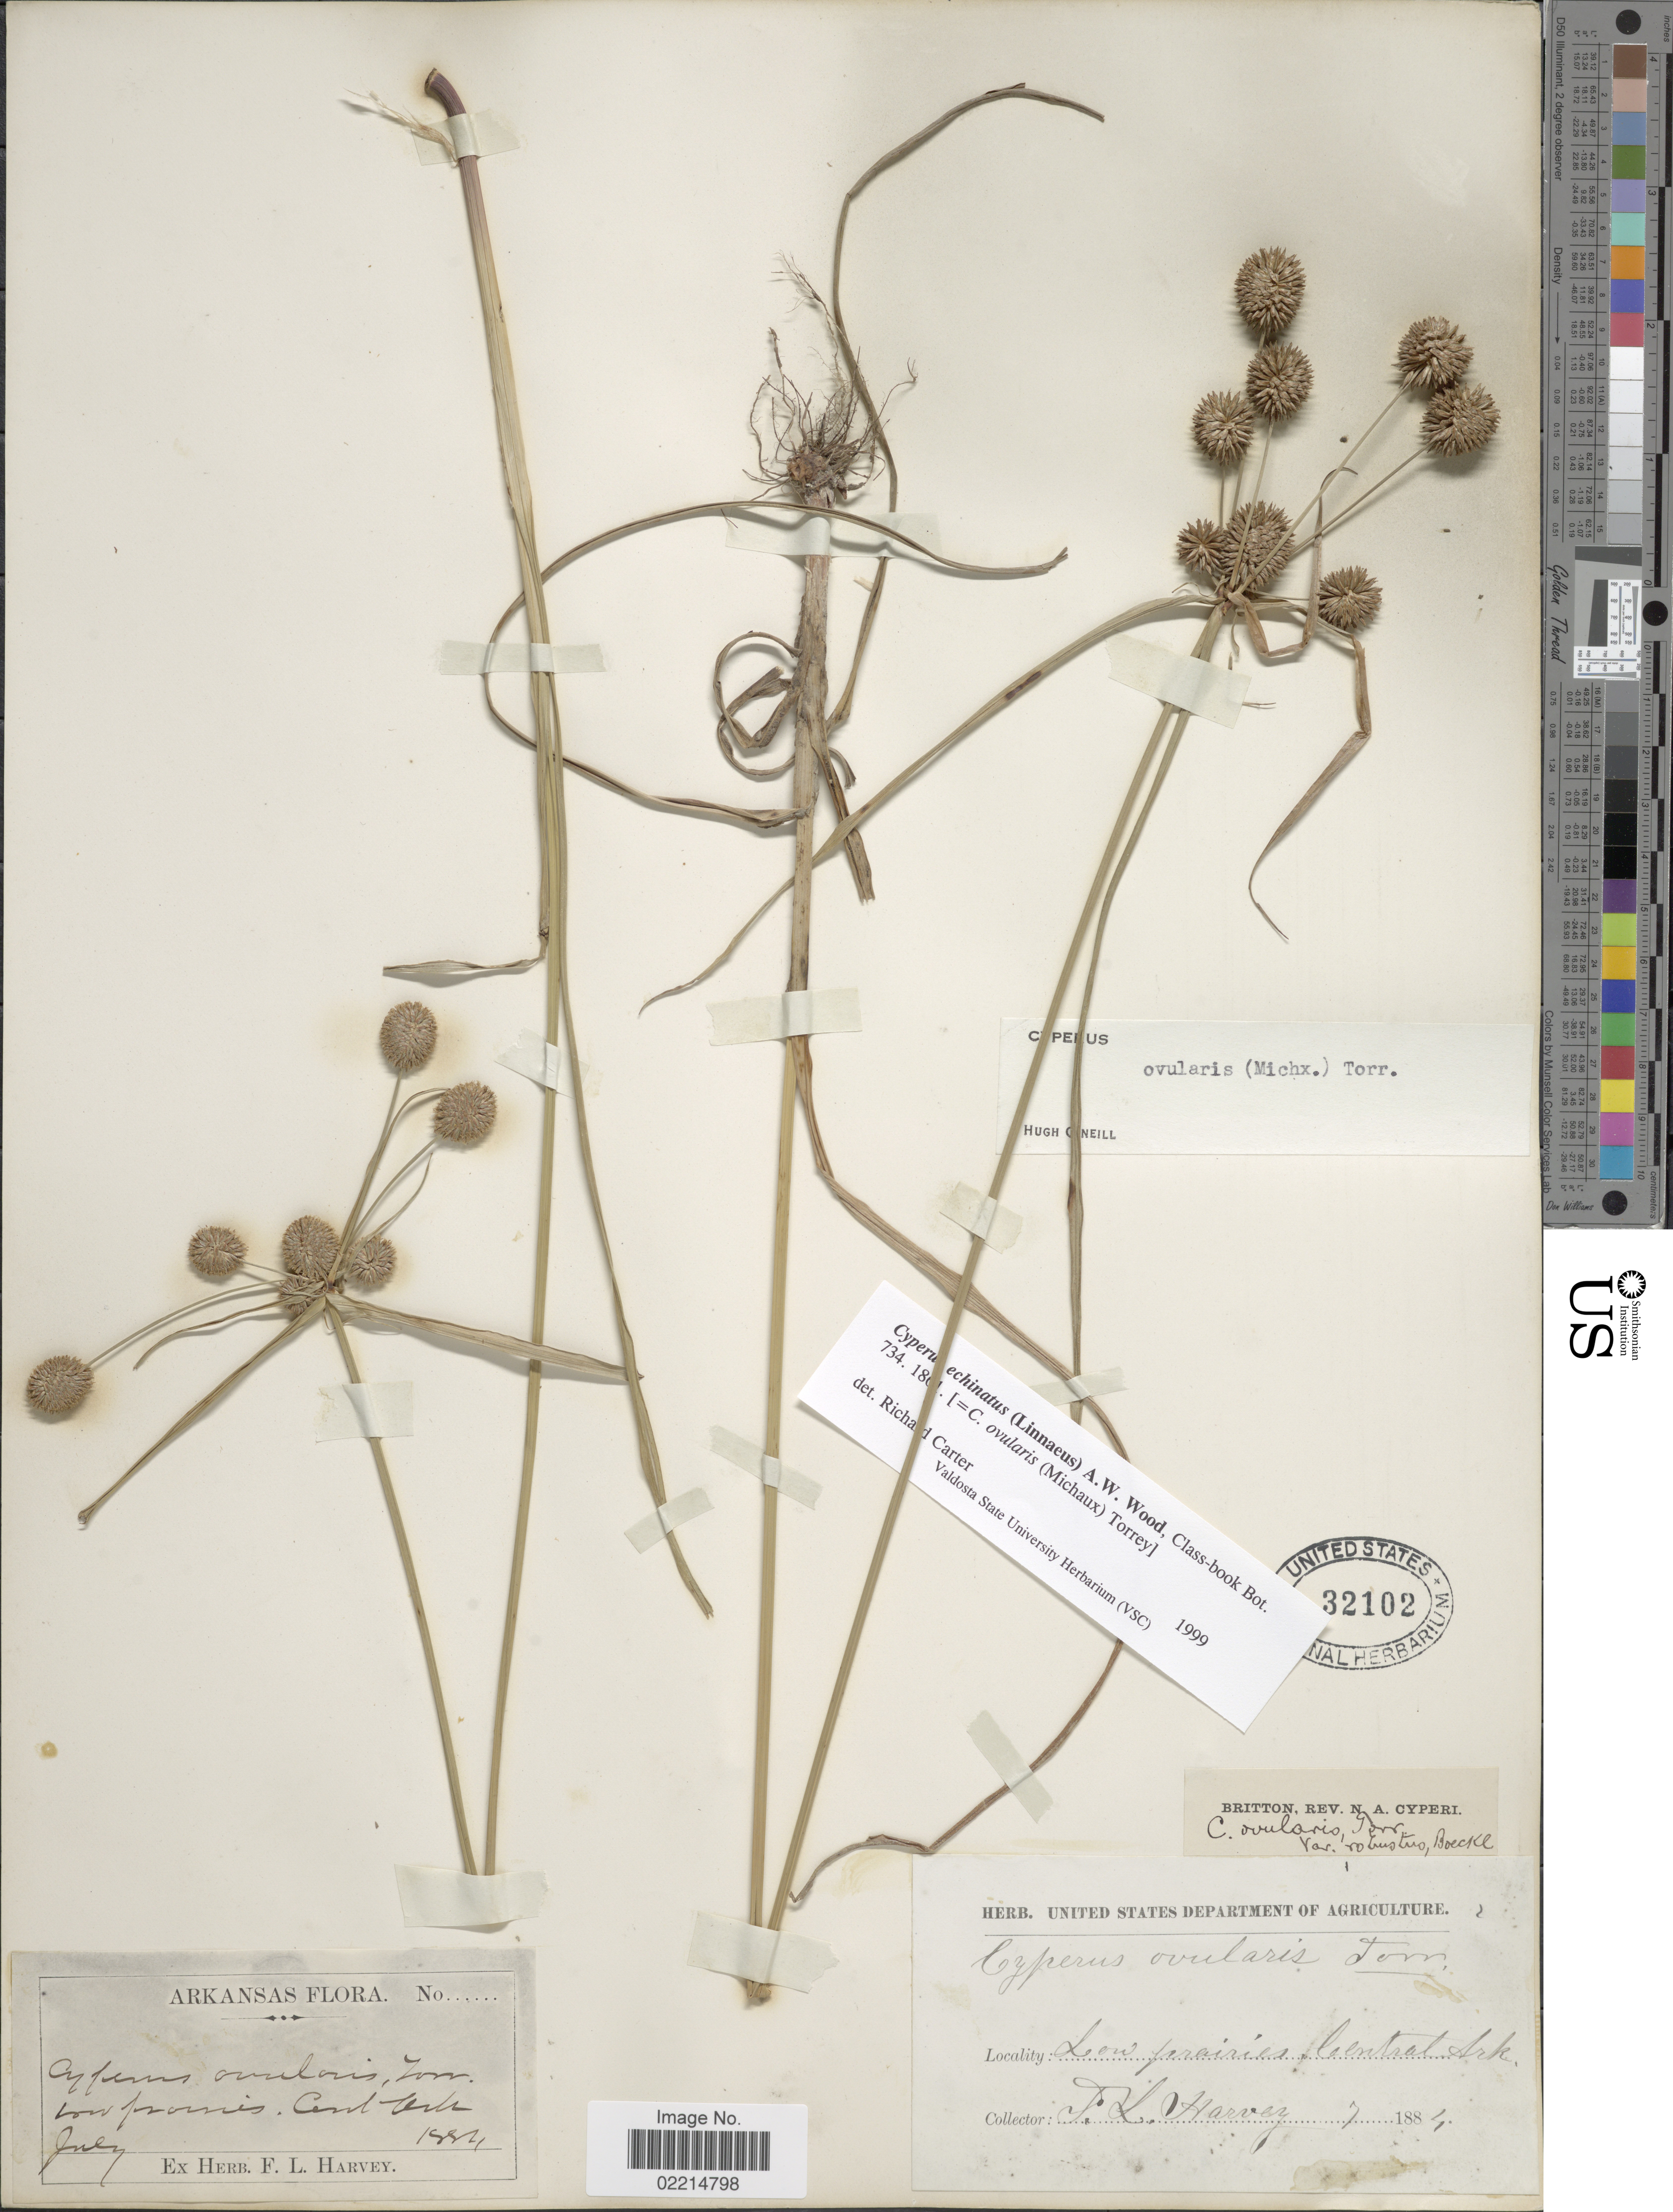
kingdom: Plantae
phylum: Tracheophyta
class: Liliopsida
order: Poales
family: Cyperaceae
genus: Cyperus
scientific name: Cyperus echinatus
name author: (L.) Alph. Wood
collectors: F. L. Harvey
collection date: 1884-07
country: United States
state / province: Arkansas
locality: Low prairies, Central Ark.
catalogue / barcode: US 32102